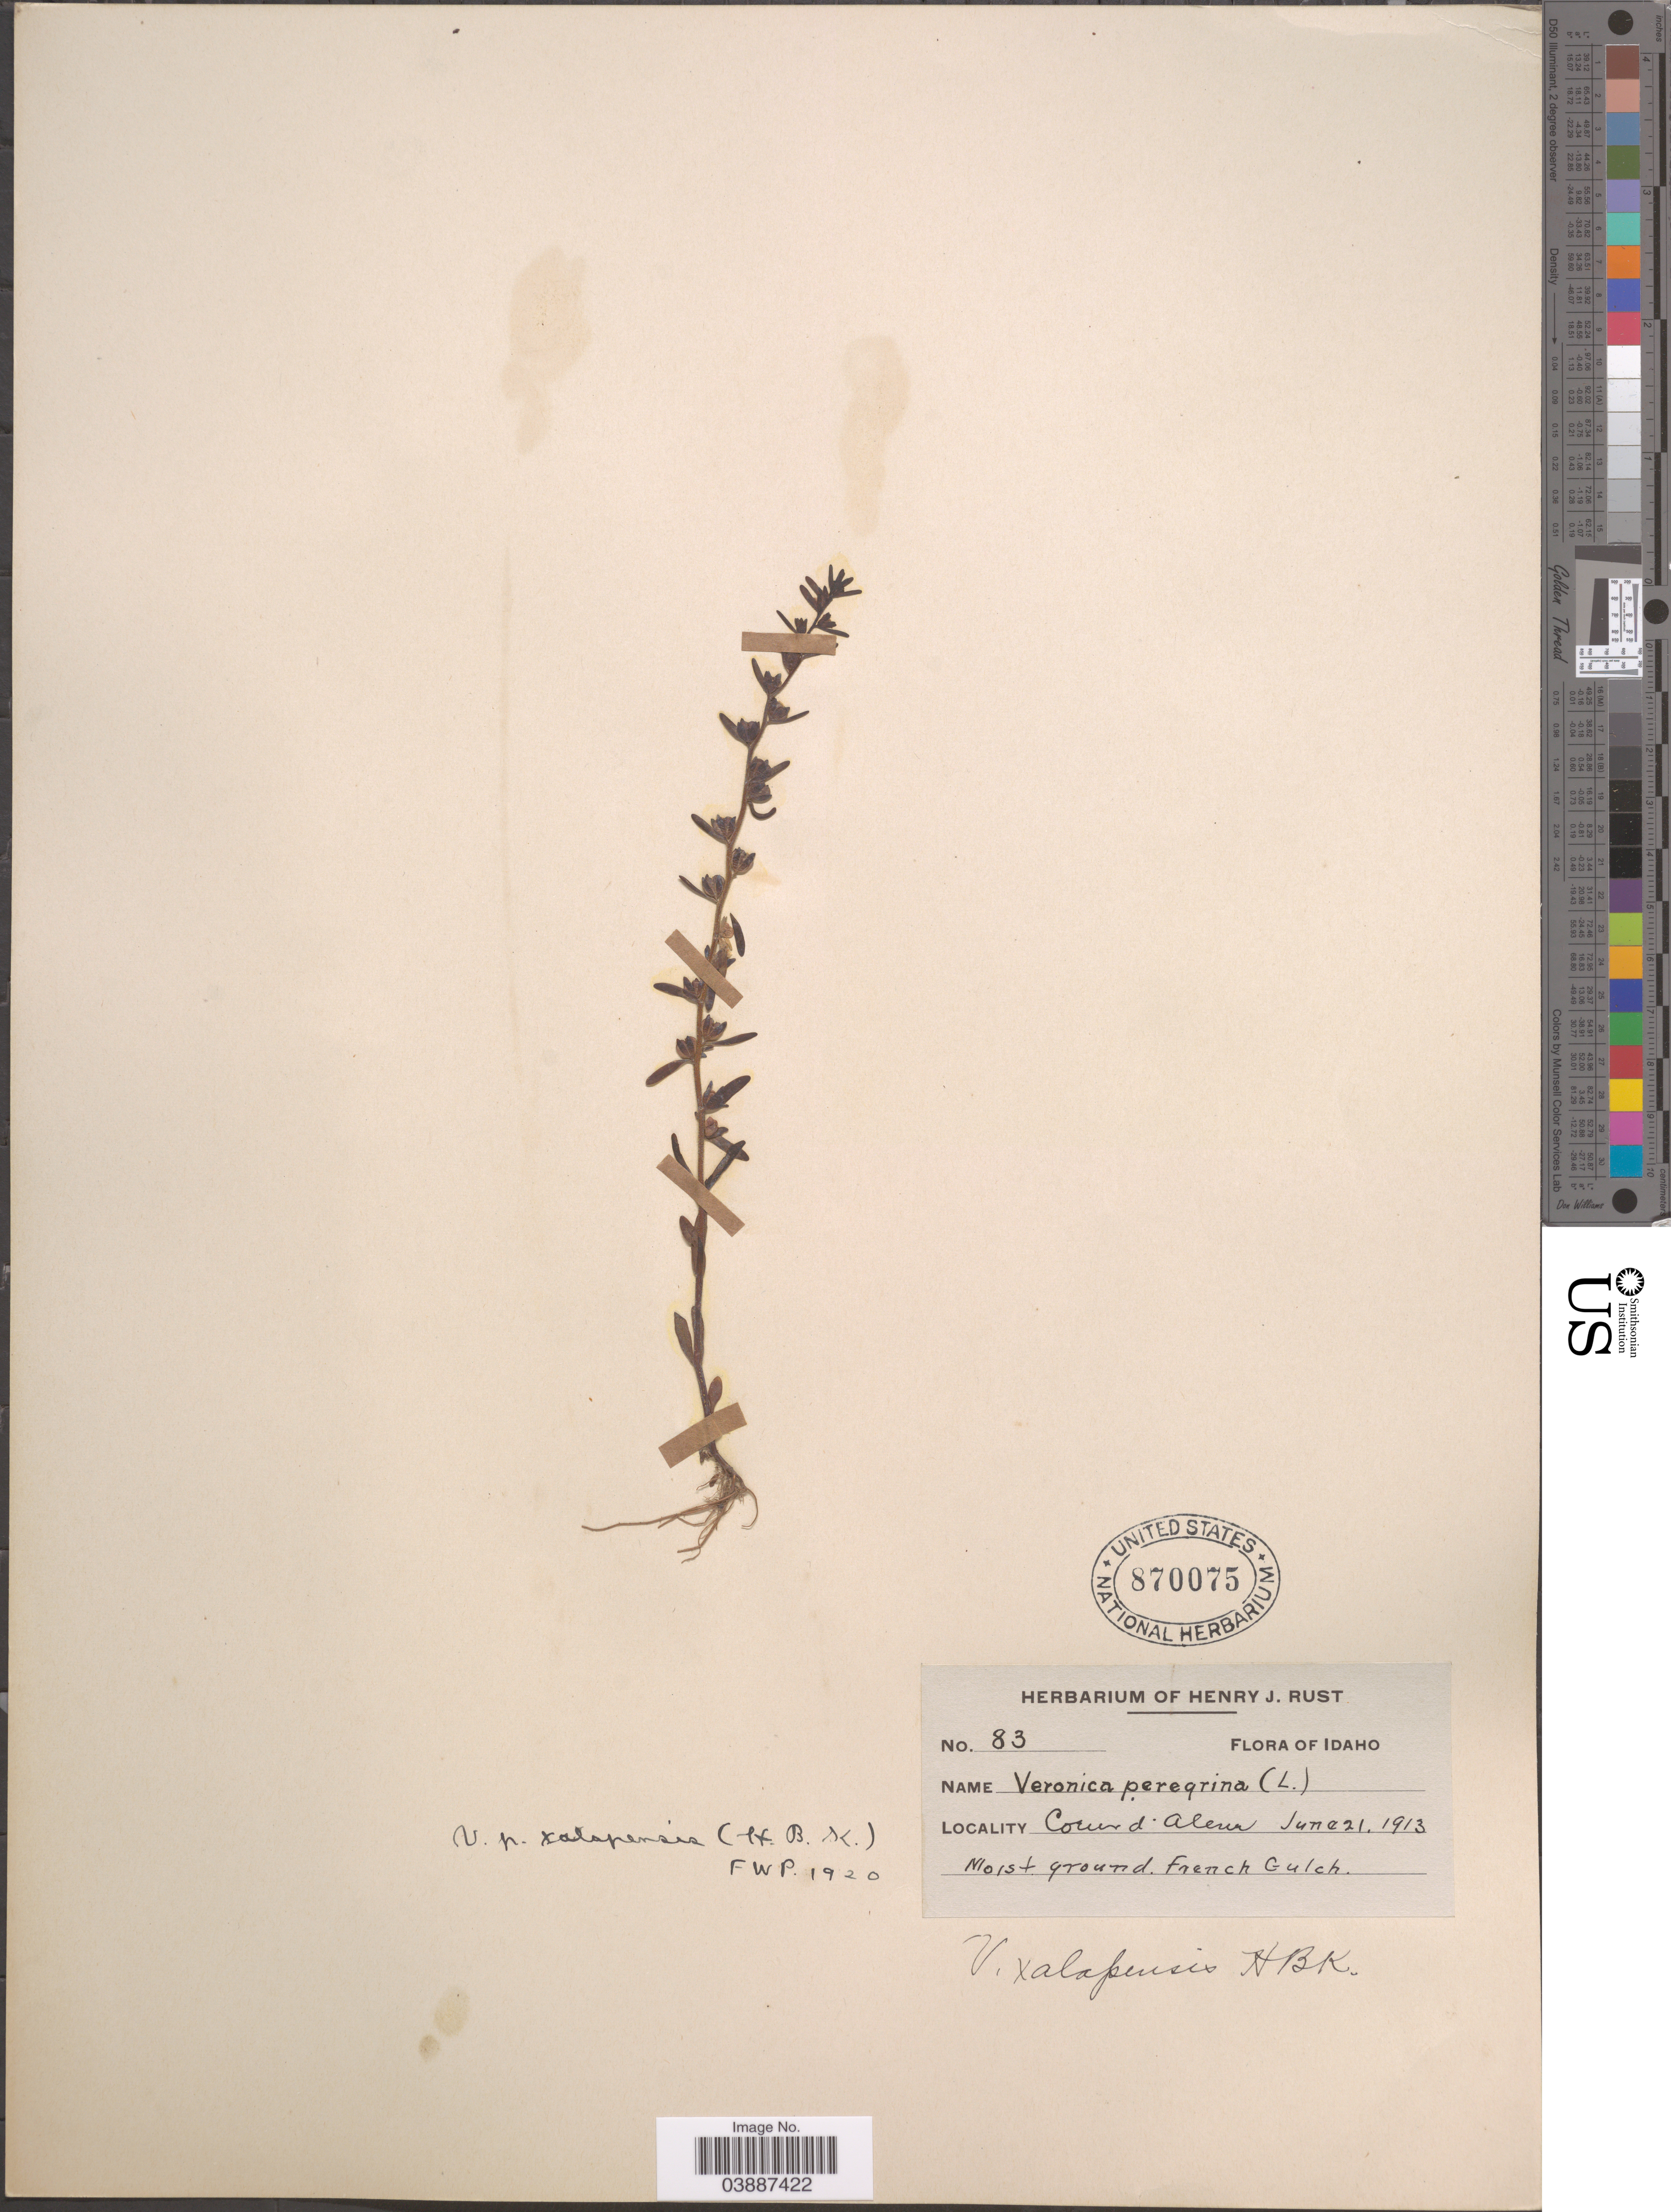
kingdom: Plantae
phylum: Tracheophyta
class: Magnoliopsida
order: Lamiales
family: Plantaginaceae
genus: Veronica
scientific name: Veronica peregrina var. xalapensis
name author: Kunth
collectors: ex herb. Henry J. Rust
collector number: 83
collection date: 1913-06-21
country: United States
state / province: Idaho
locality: Coeur d'Alene. French Gulch.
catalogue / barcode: US 870075